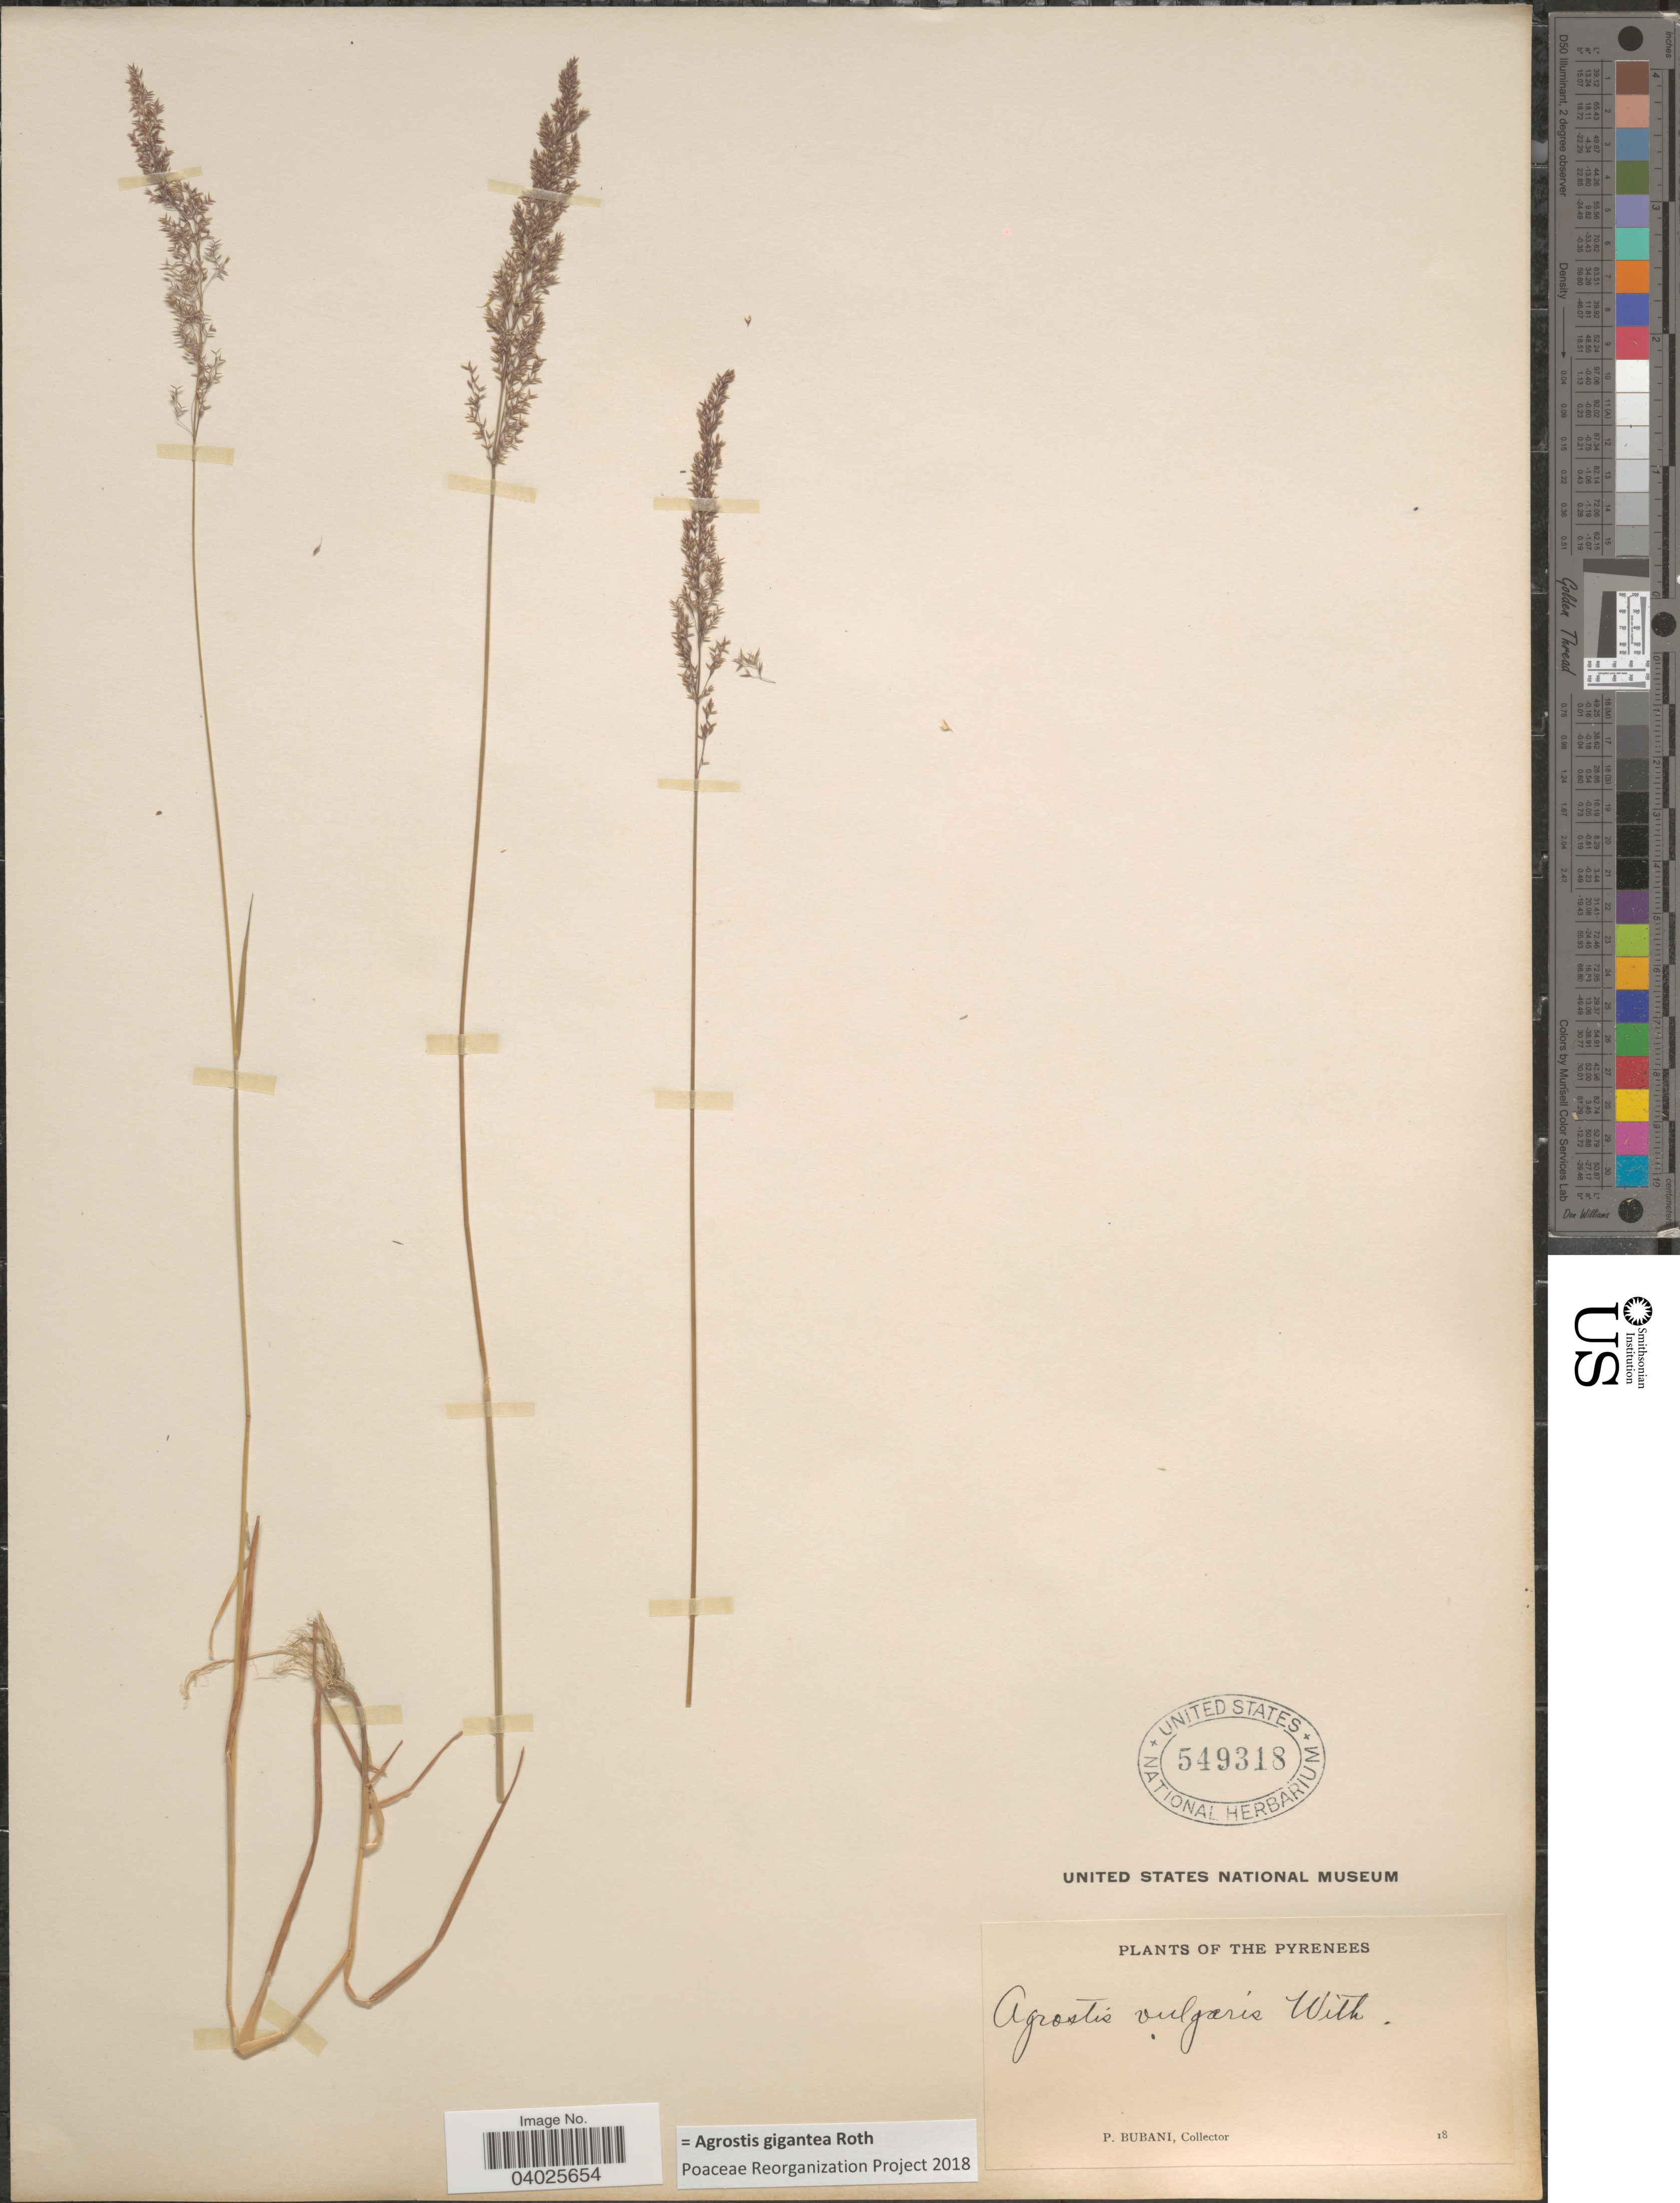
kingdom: Plantae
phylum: Tracheophyta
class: Liliopsida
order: Poales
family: Poaceae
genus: Agrostis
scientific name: Agrostis gigantea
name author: Roth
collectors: P. Bubani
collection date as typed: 18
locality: Pyrenees.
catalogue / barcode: US 549318